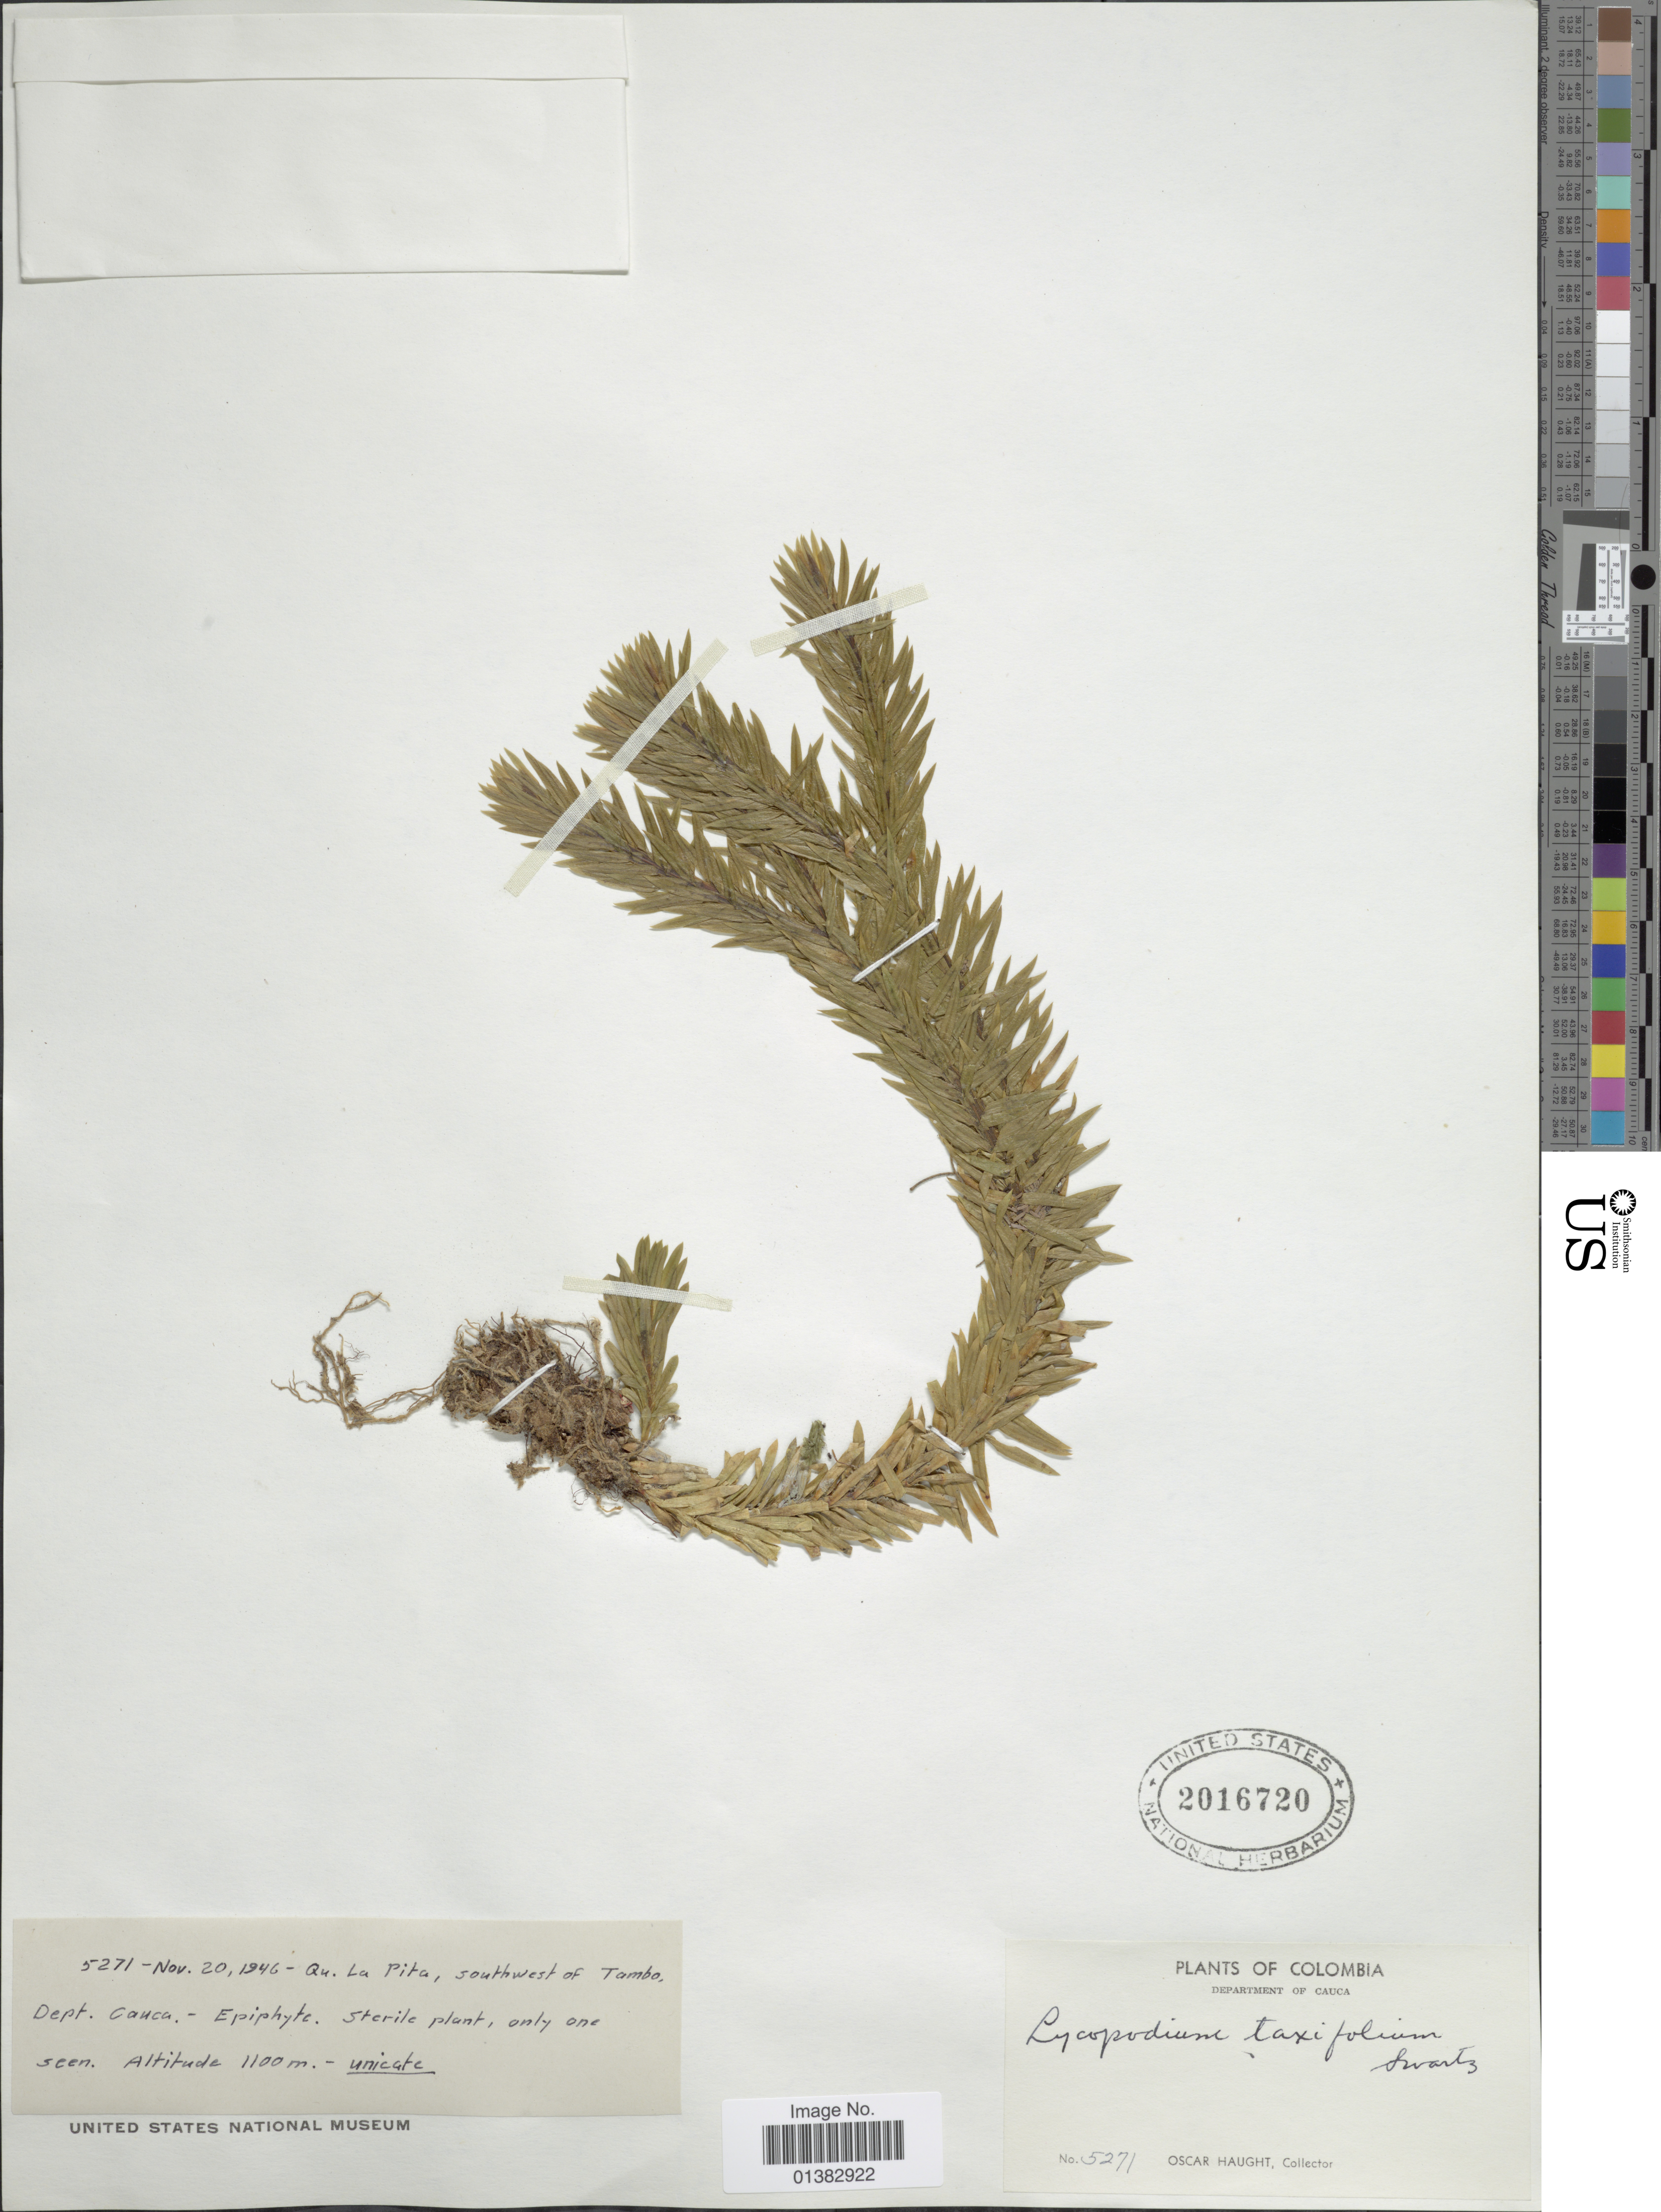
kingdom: Plantae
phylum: Tracheophyta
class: Lycopodiopsida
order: Lycopodiales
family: Lycopodiaceae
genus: Phlegmariurus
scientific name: Phlegmariurus taxifolius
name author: (Sw.) Á. Löve & D. Löve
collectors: O. L. Haught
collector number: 5271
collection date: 1946-11-20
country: Colombia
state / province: Cauca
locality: Qu. La Pita, southwest of Tambo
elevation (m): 1100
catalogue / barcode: US 2016720